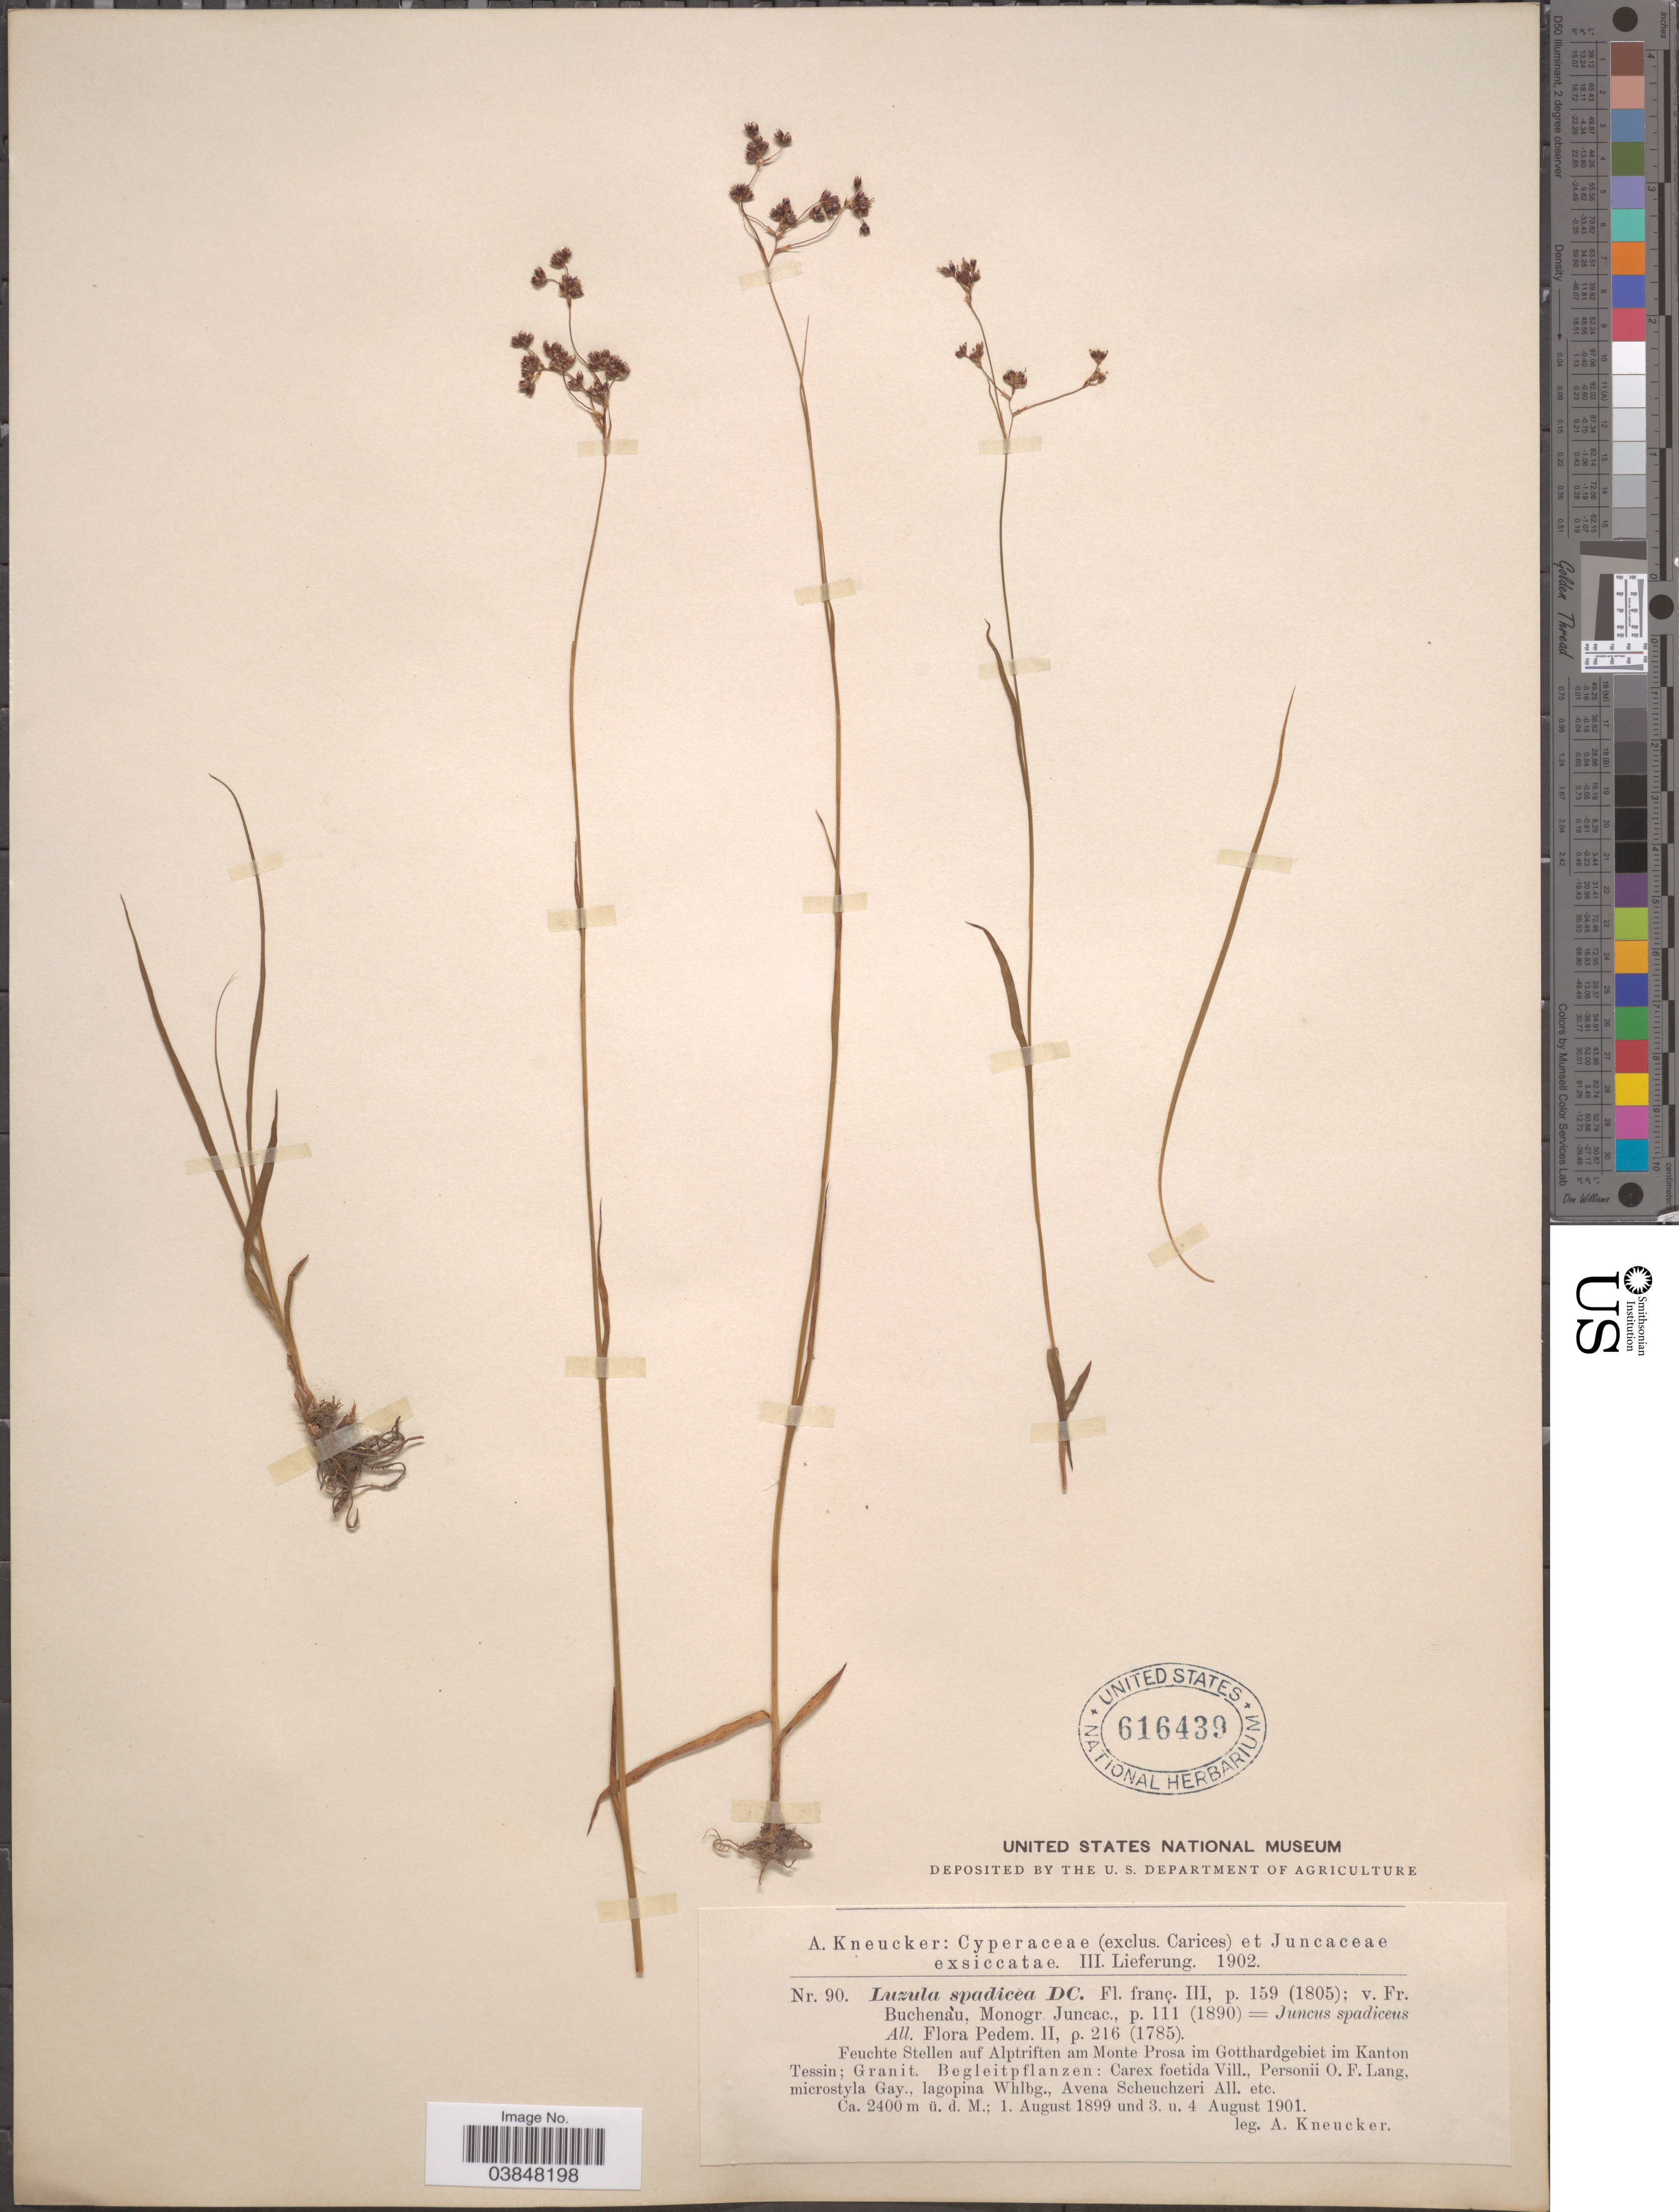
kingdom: Plantae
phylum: Tracheophyta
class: Liliopsida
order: Poales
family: Juncaceae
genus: Luzula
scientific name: Luzula spadicea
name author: DC.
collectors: A. Kneucker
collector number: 90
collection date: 1899-08-01/1901-08-04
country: Switzerland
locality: Feuchte Stellen auf Alptriften am Monte Prosa im Gotthardgebiet im Kanton Tessin; Granit. Begleitpflanzen.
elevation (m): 2400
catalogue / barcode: US 616439